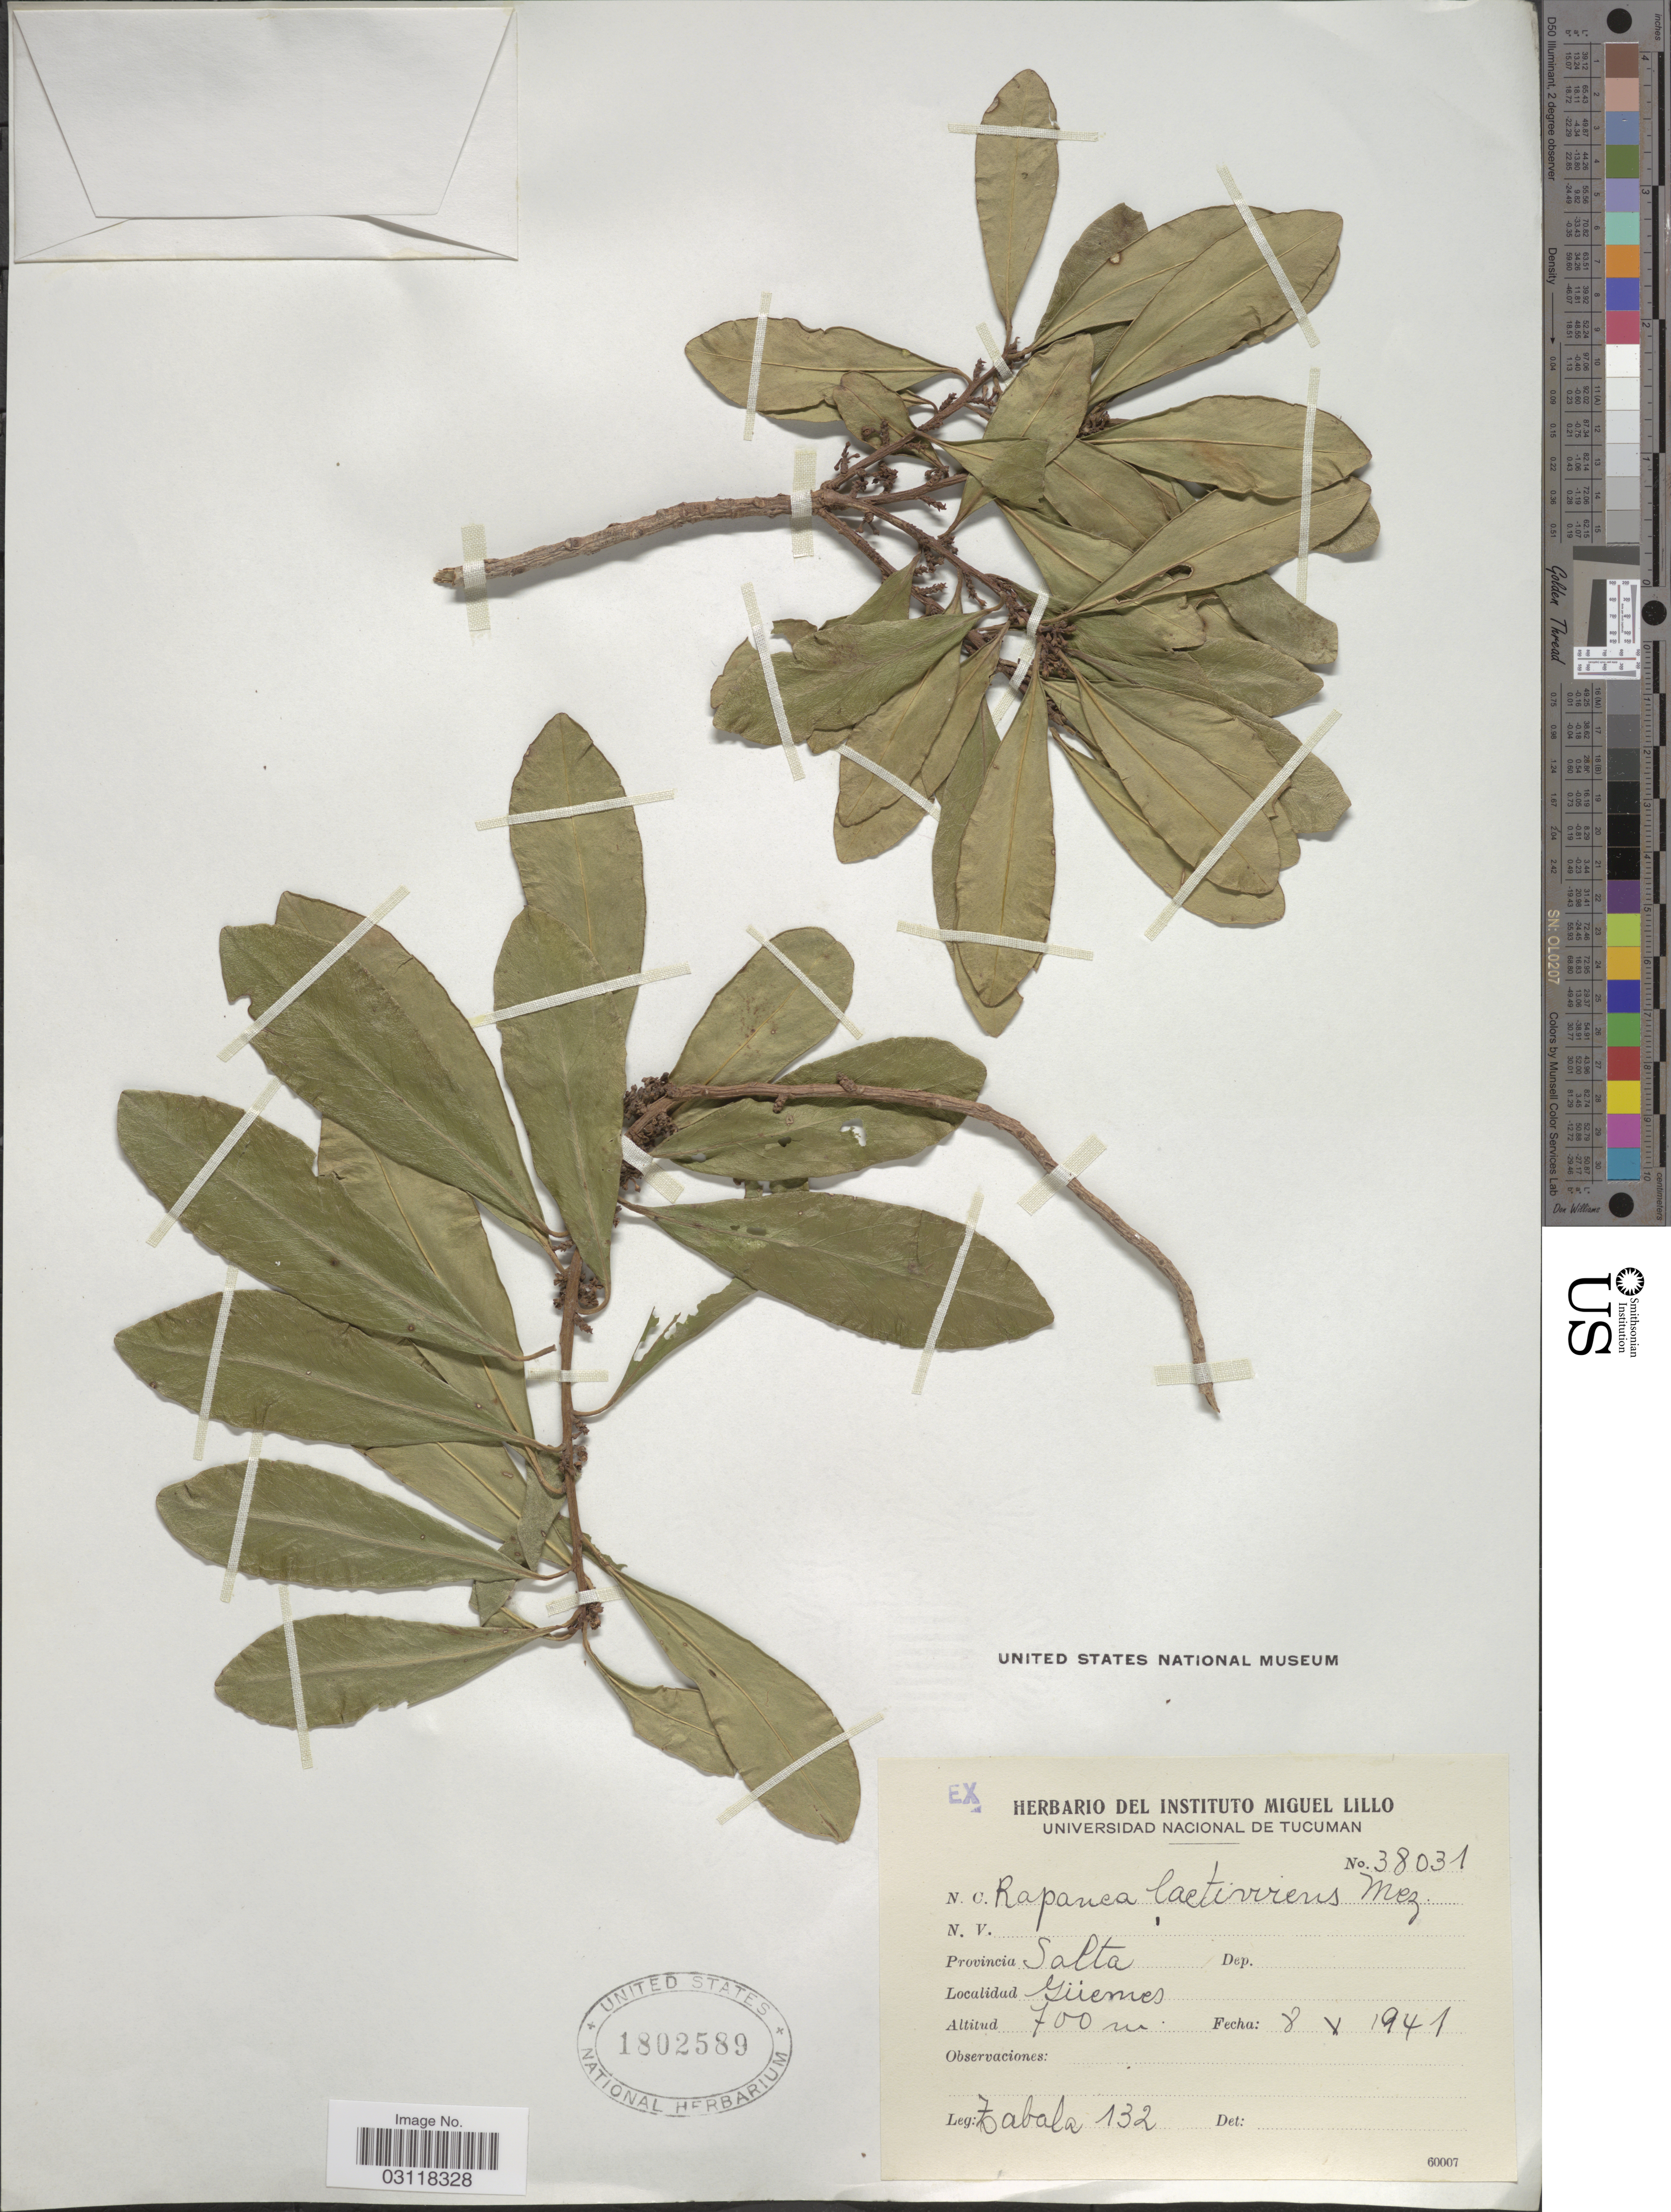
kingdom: Plantae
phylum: Tracheophyta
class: Magnoliopsida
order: Ericales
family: Primulaceae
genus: Rapanea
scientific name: Rapanea laetevirens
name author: Mez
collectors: Zabala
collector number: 132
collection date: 1941-10-08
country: Argentina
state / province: Salta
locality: Provincia Salta. Güemes.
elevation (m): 700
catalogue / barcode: US 1802589